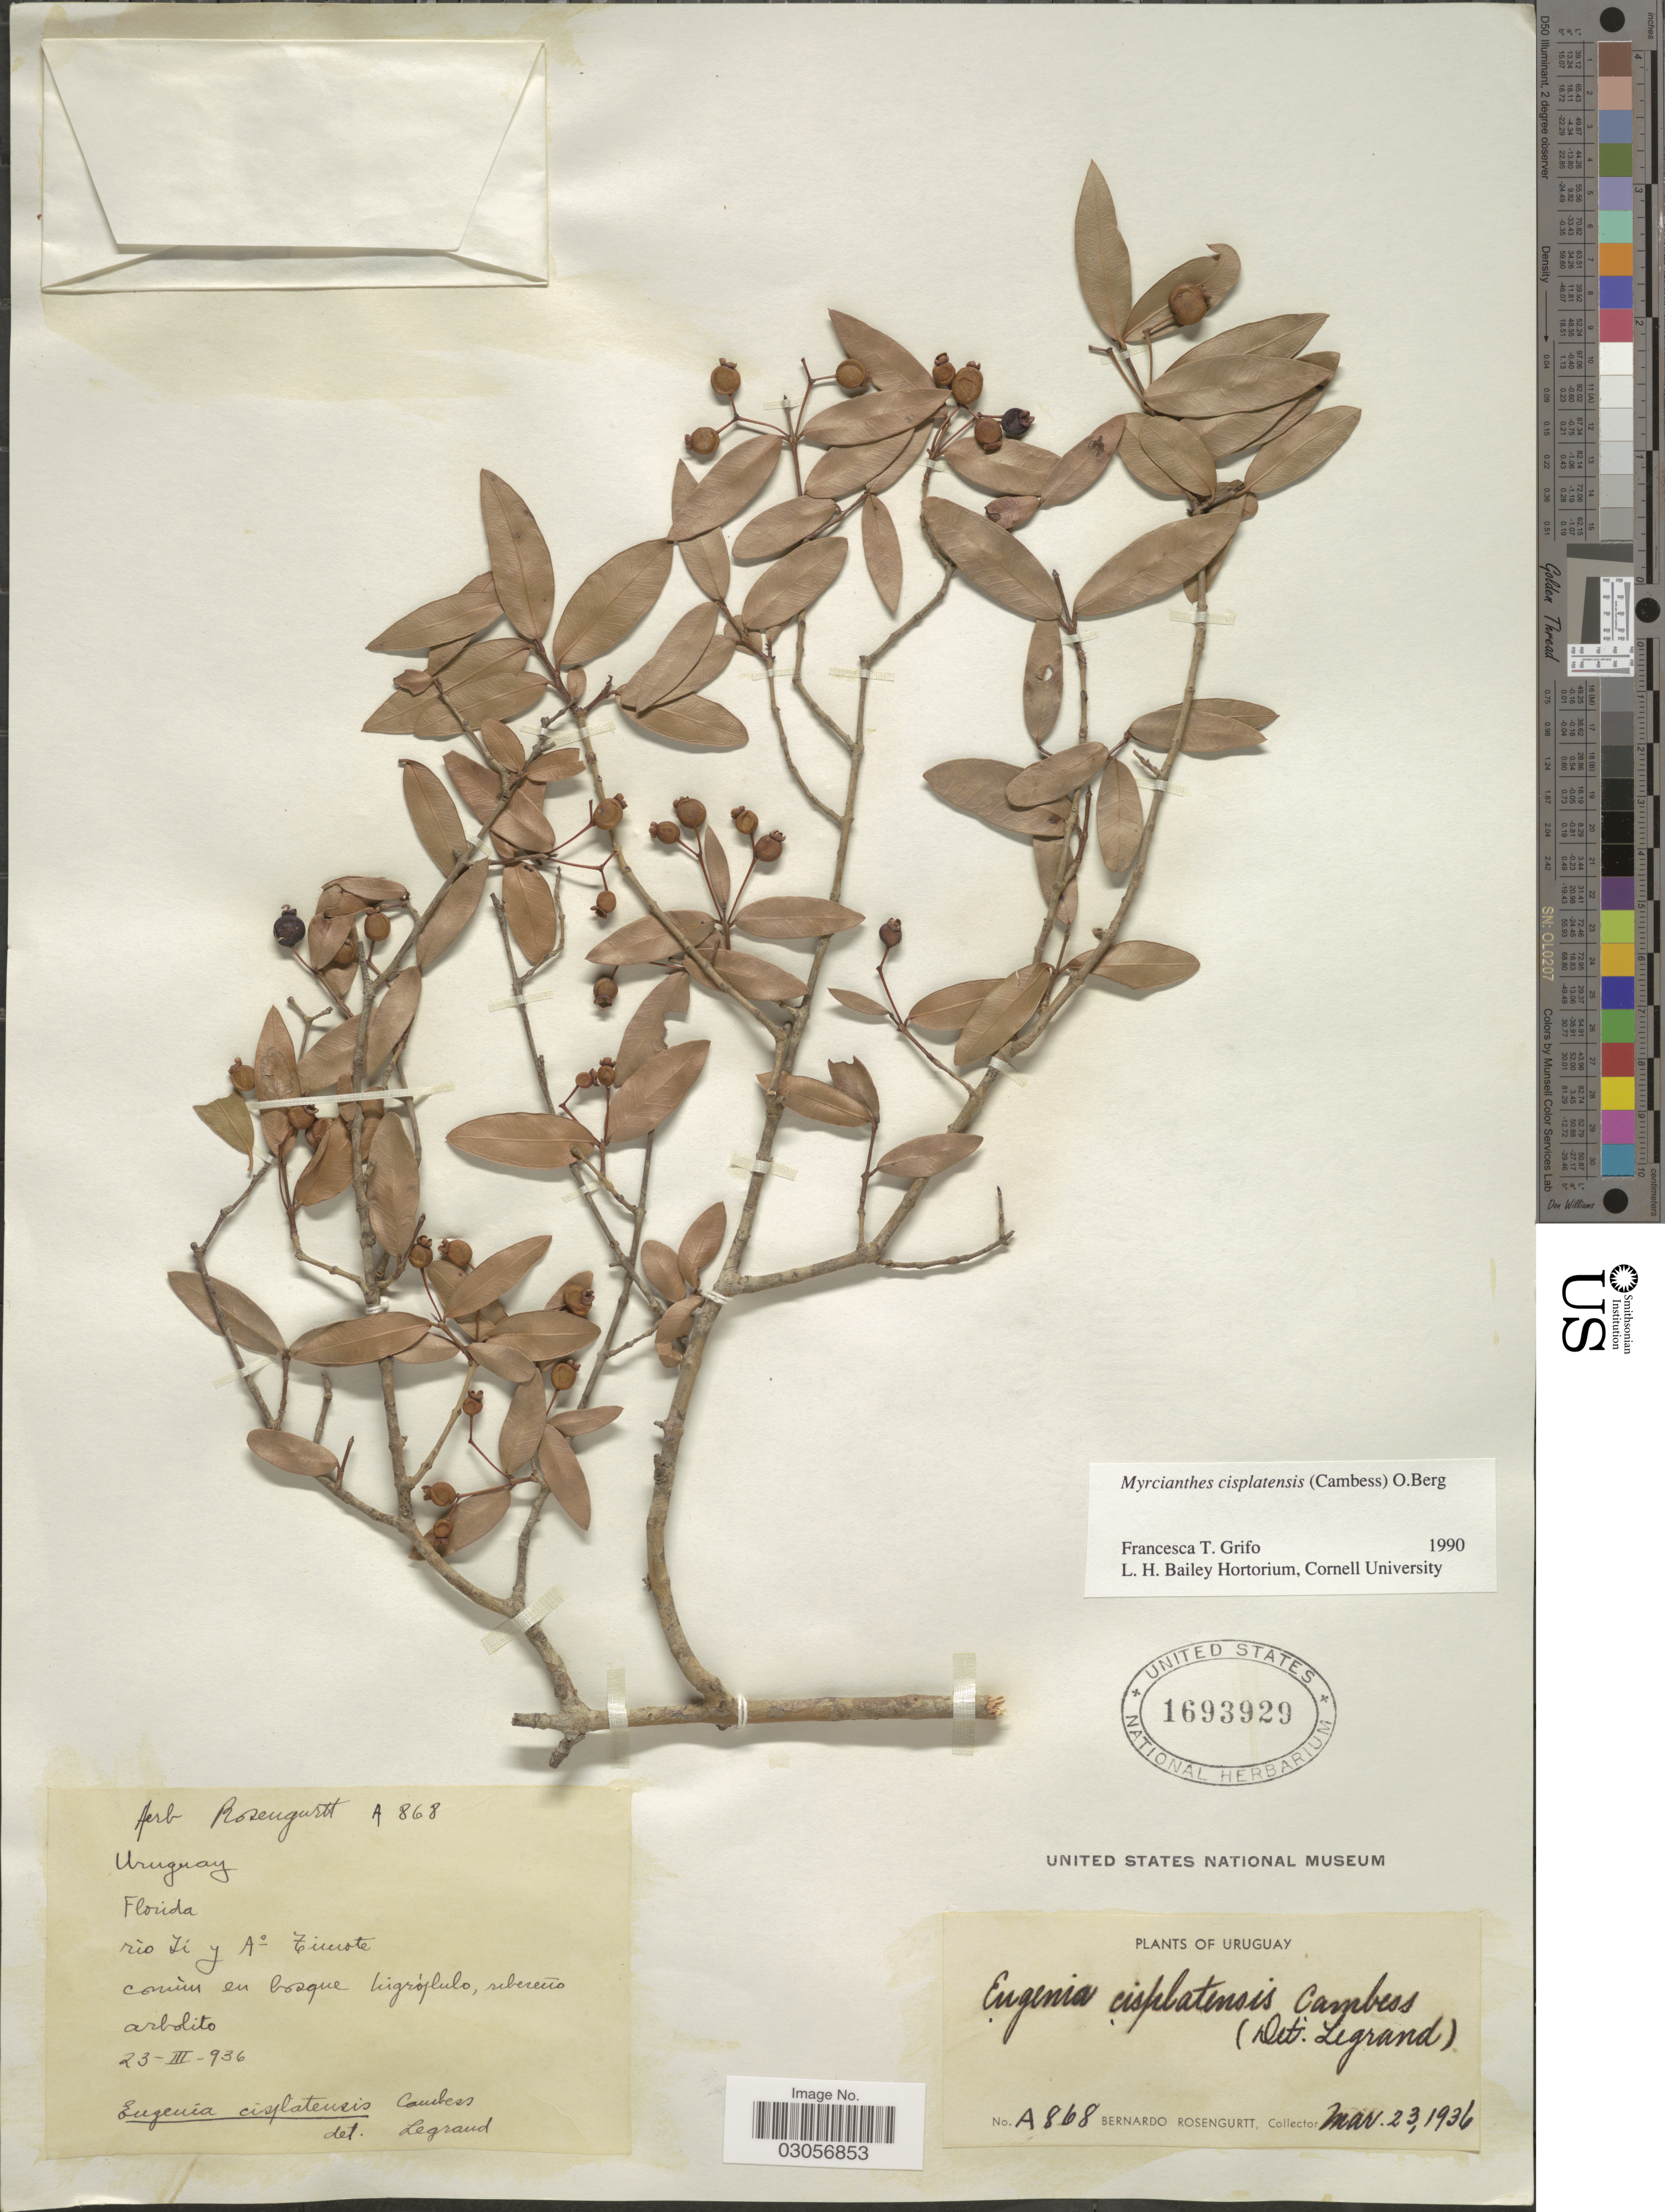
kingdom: Plantae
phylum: Tracheophyta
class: Magnoliopsida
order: Myrtales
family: Myrtaceae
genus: Myrcianthes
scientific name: Myrcianthes cisplatensis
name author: (Cambess.) O. Berg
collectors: B. Rosengurtt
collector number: A868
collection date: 1936-03-23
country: Uruguay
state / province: Florida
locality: Rio Yi y A° Timote.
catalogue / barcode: US 1693929